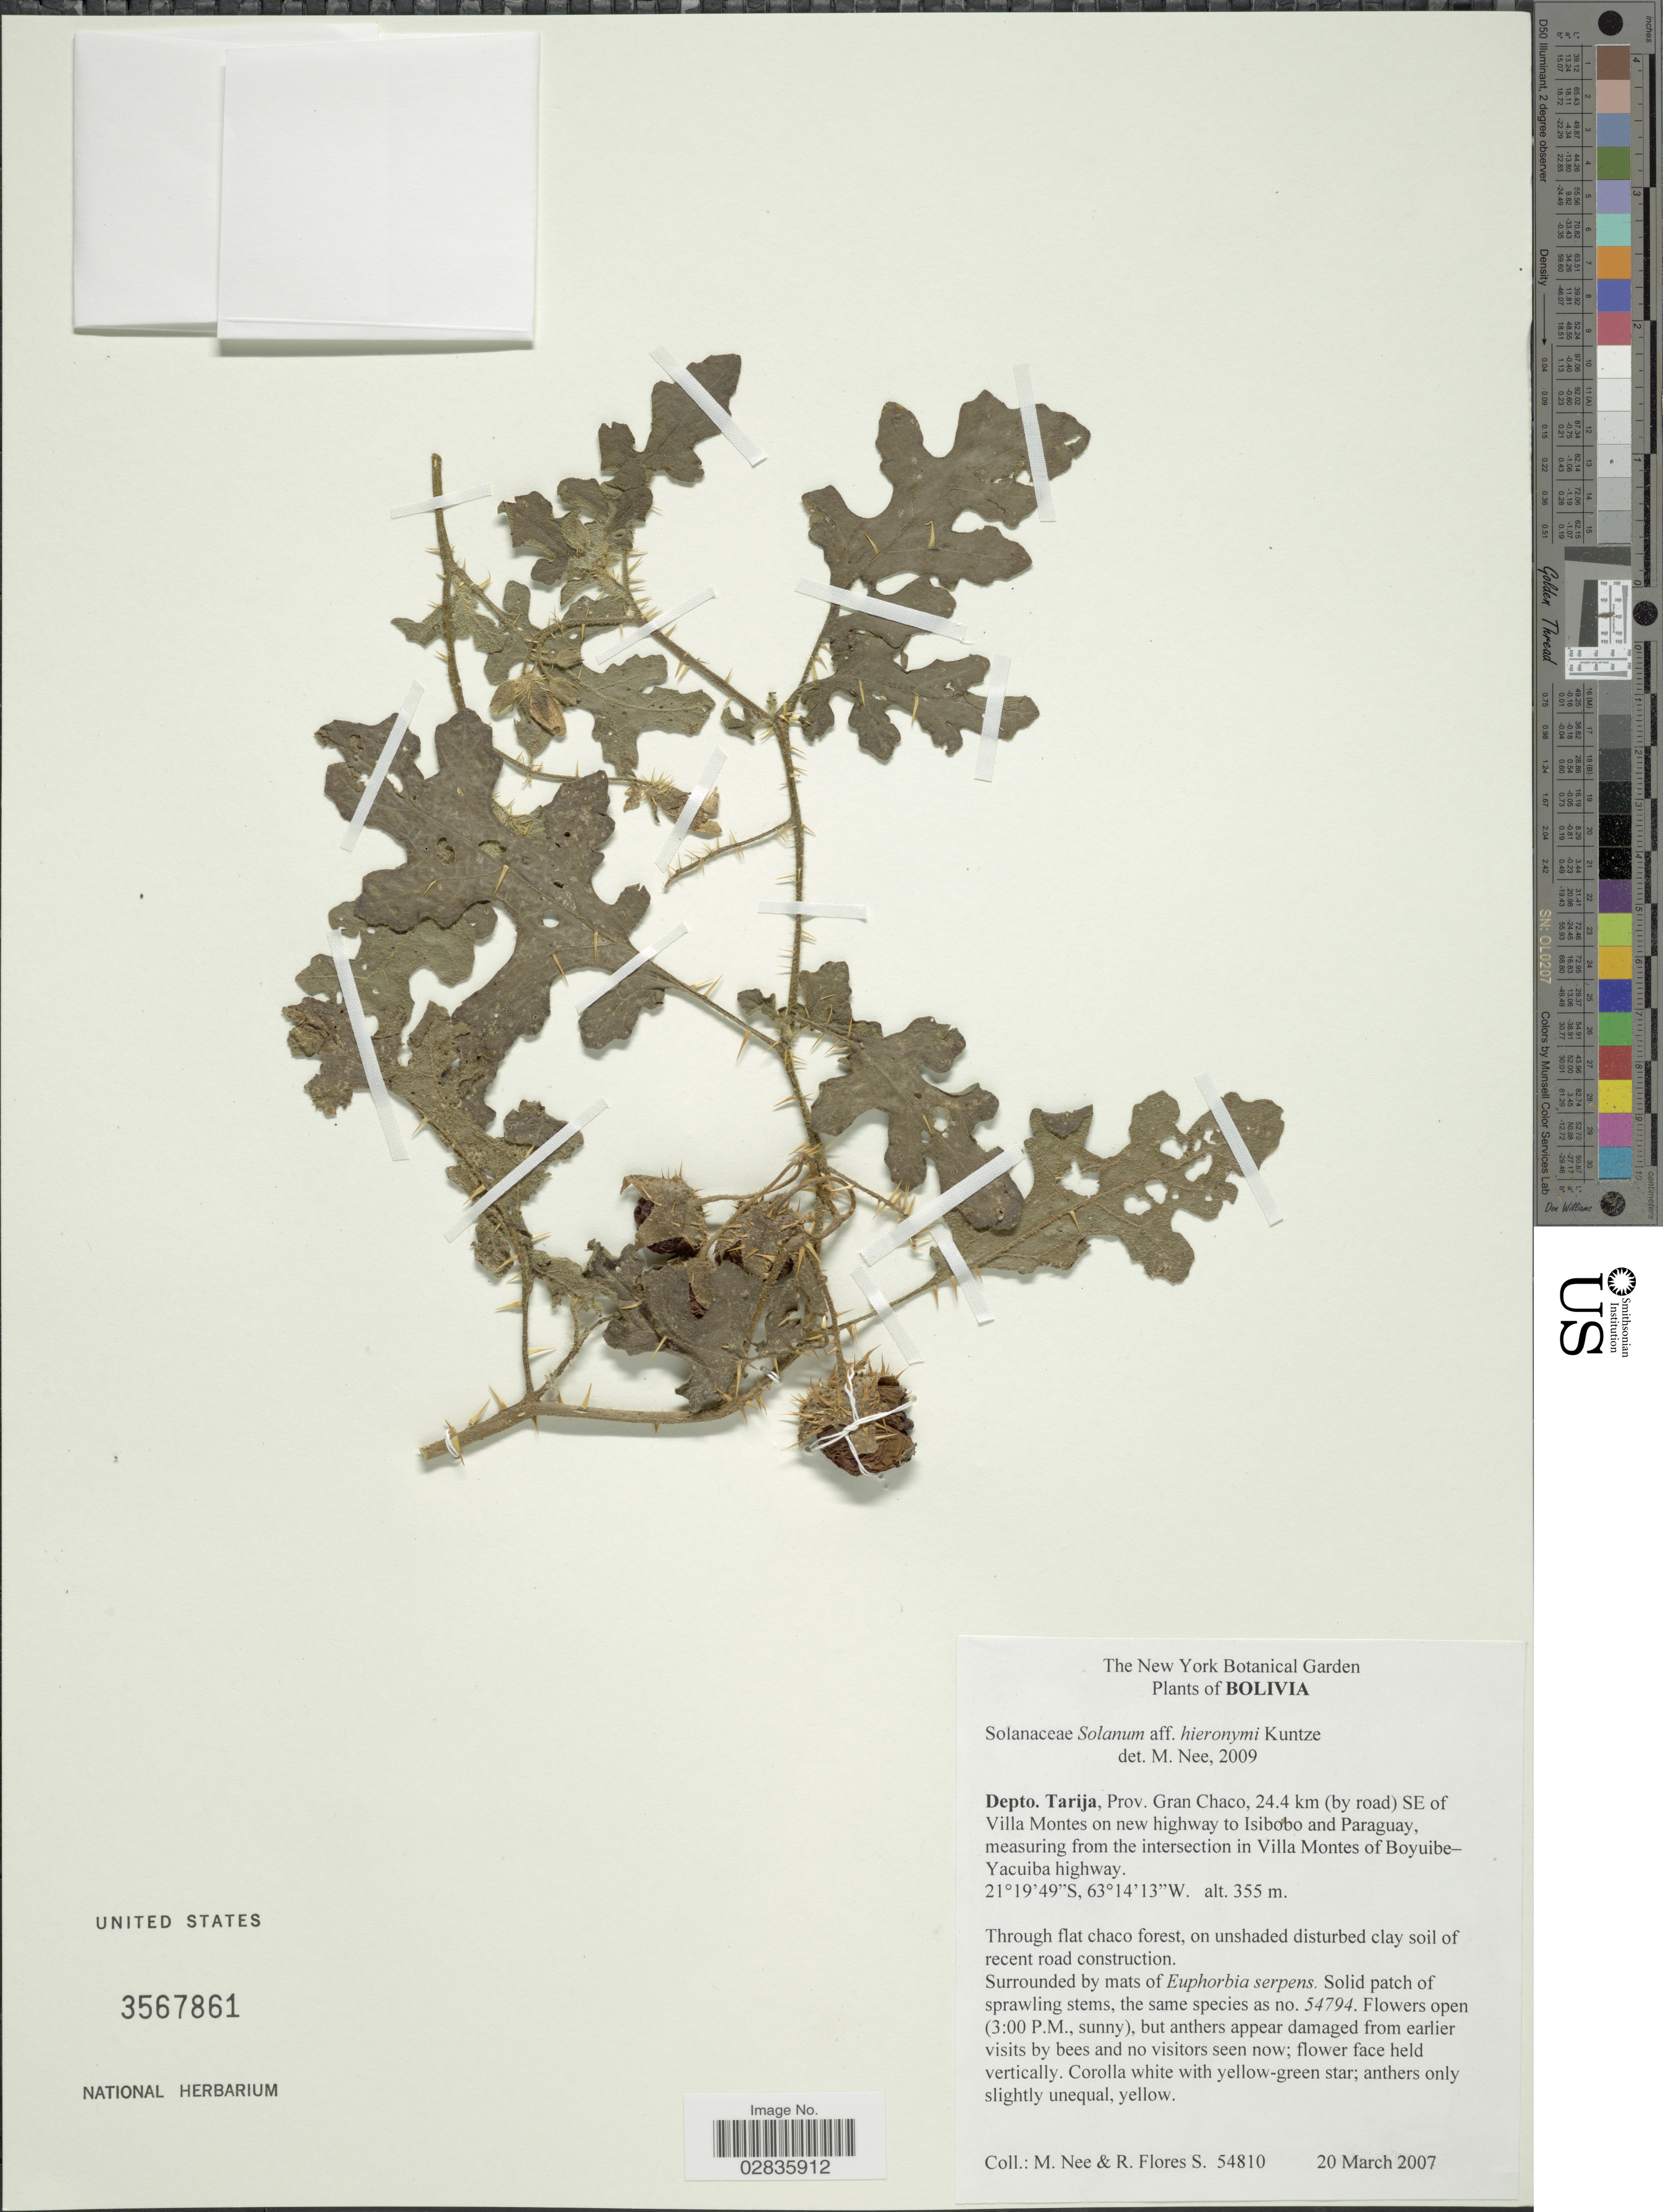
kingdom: Plantae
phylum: Tracheophyta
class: Magnoliopsida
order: Solanales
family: Solanaceae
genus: Solanum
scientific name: Solanum hieronymi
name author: Kuntze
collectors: M. Nee & R. Flores S.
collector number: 54810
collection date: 2007-03-20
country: Bolivia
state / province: Tarija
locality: Depto. Tarija, Prov. Gran Chaco, 24.4 km (by road) SE of Villa Montes on new highway to Isibobo and Paraguay, measuring from the intersection in Villa Montes of Boyuibe-Yacuiba highway.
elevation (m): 355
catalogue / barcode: US 3567861